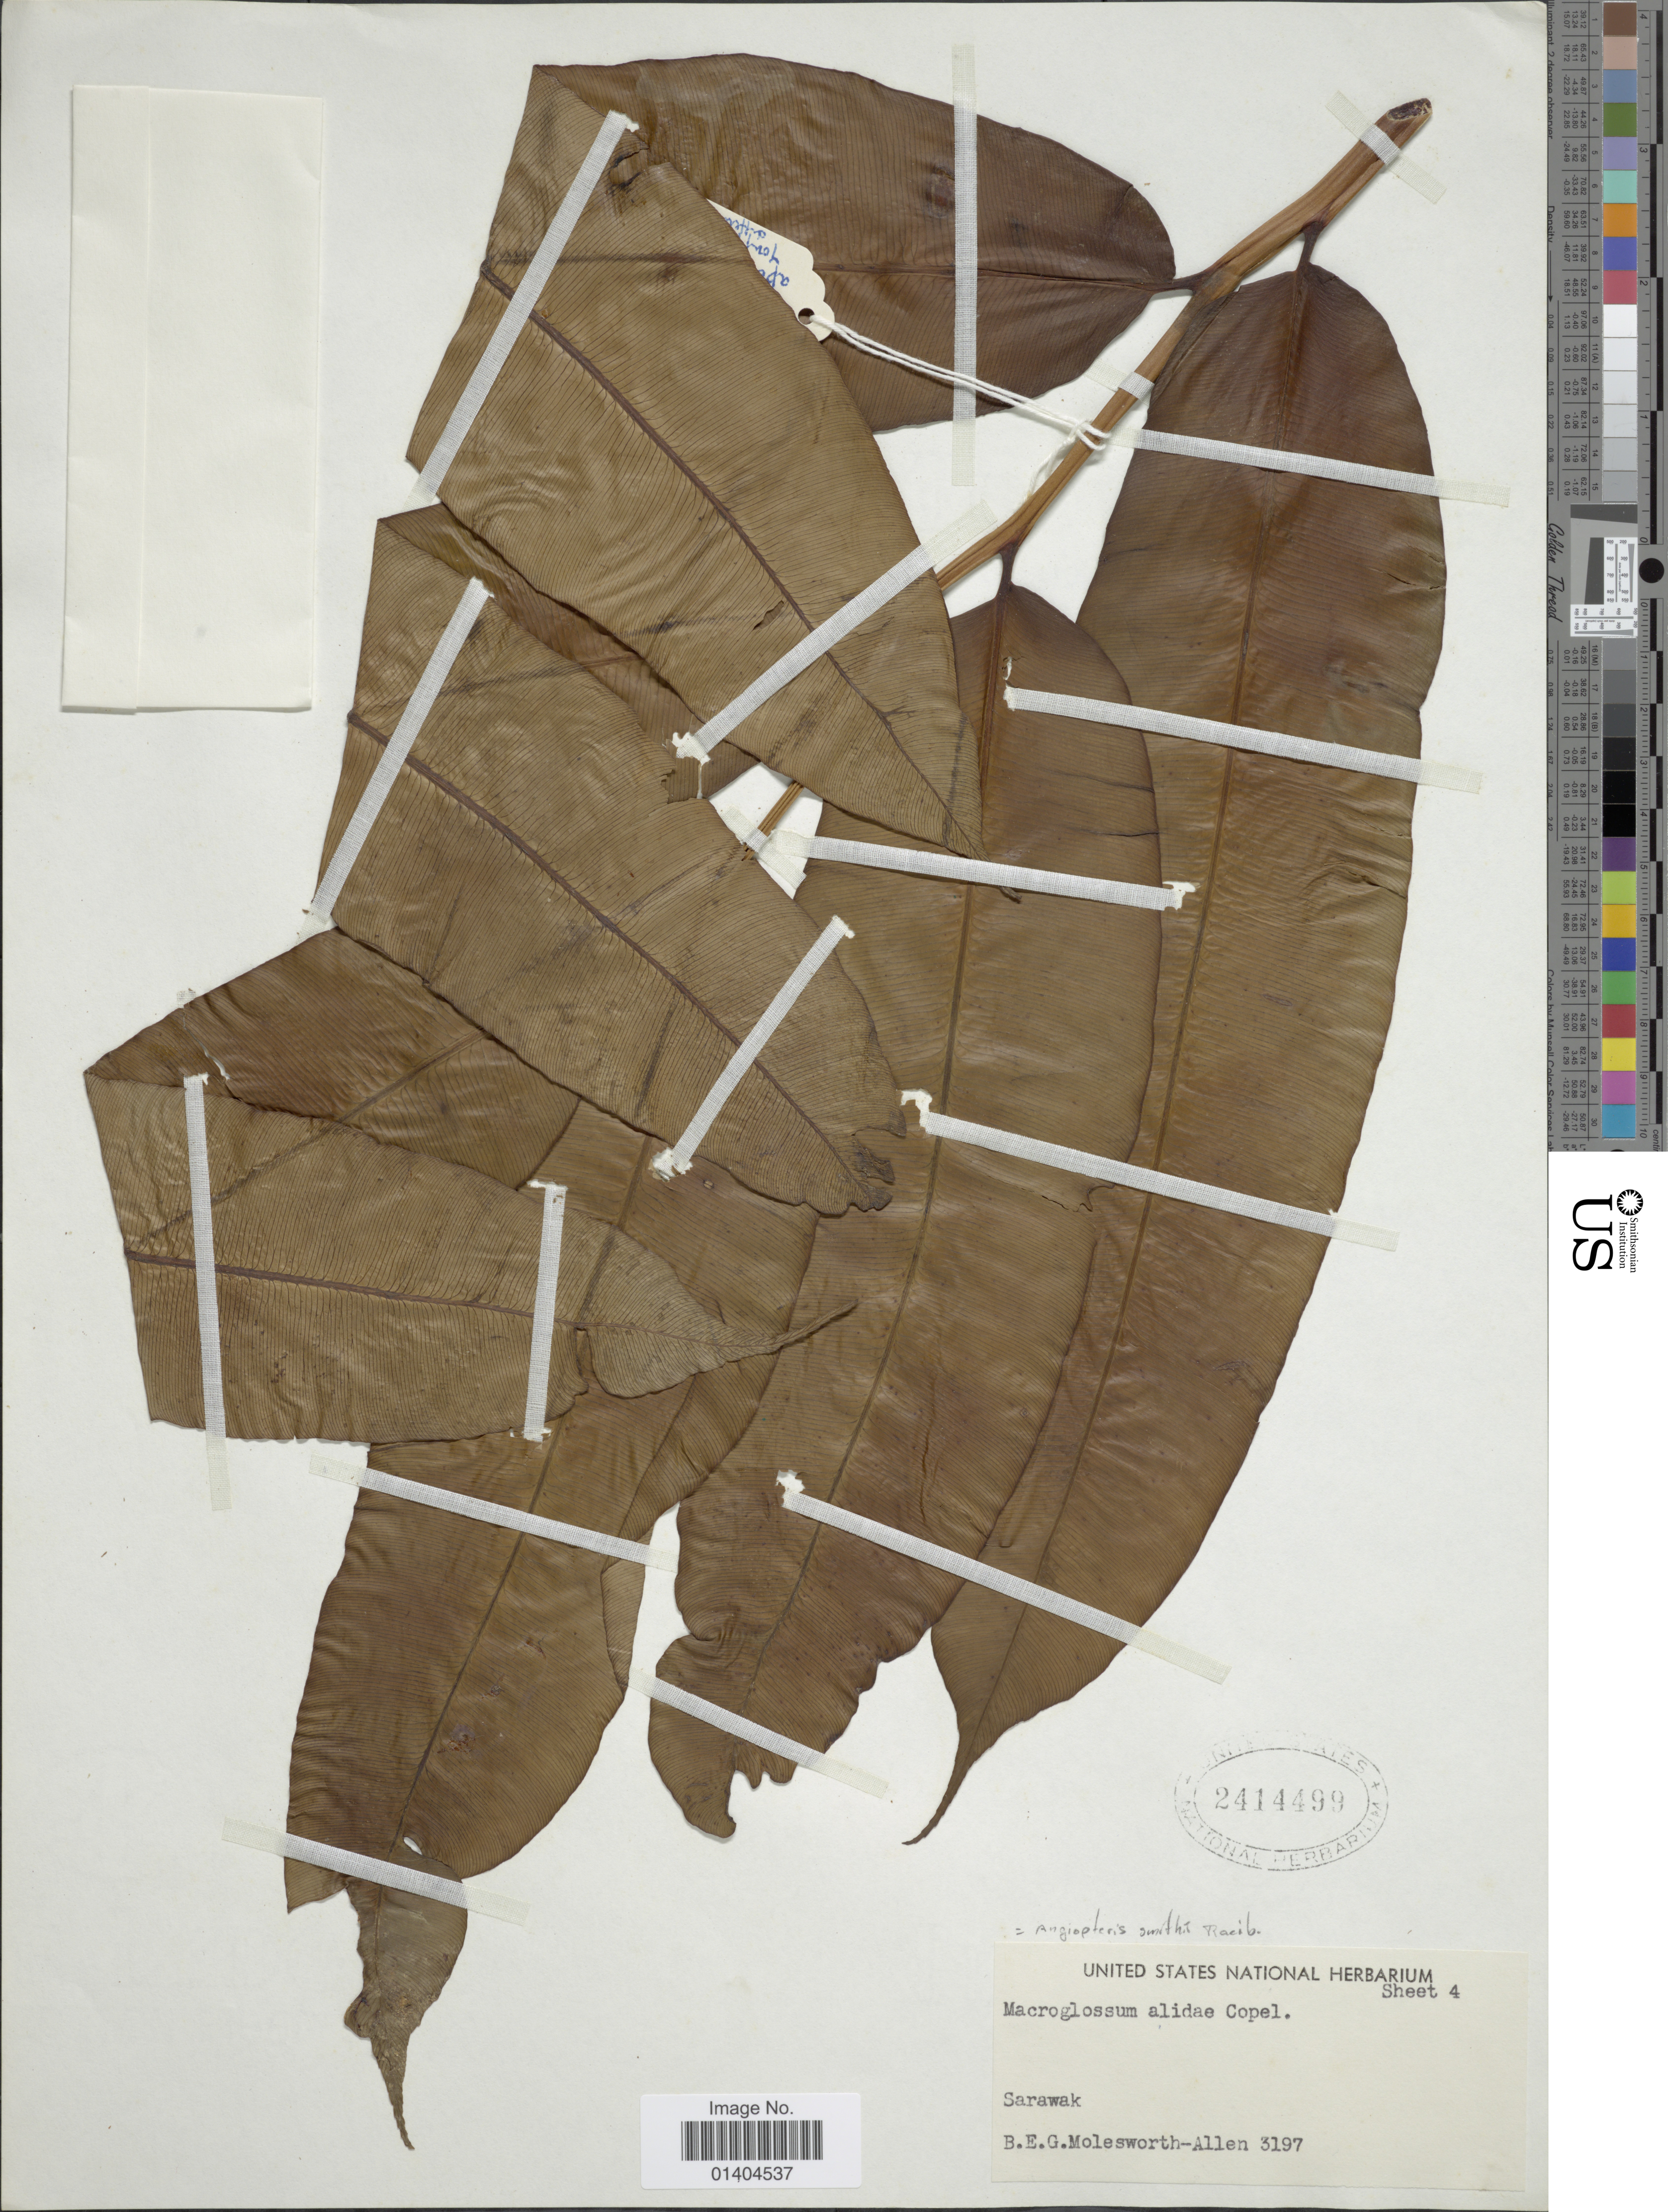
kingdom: Plantae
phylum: Tracheophyta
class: Polypodiopsida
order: Marattiales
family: Marattiaceae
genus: Angiopteris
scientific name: Angiopteris smithii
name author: Racib.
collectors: B. E. G. Molesworth-Allen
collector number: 3197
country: Malaysia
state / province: Sarawak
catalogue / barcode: US 2414499